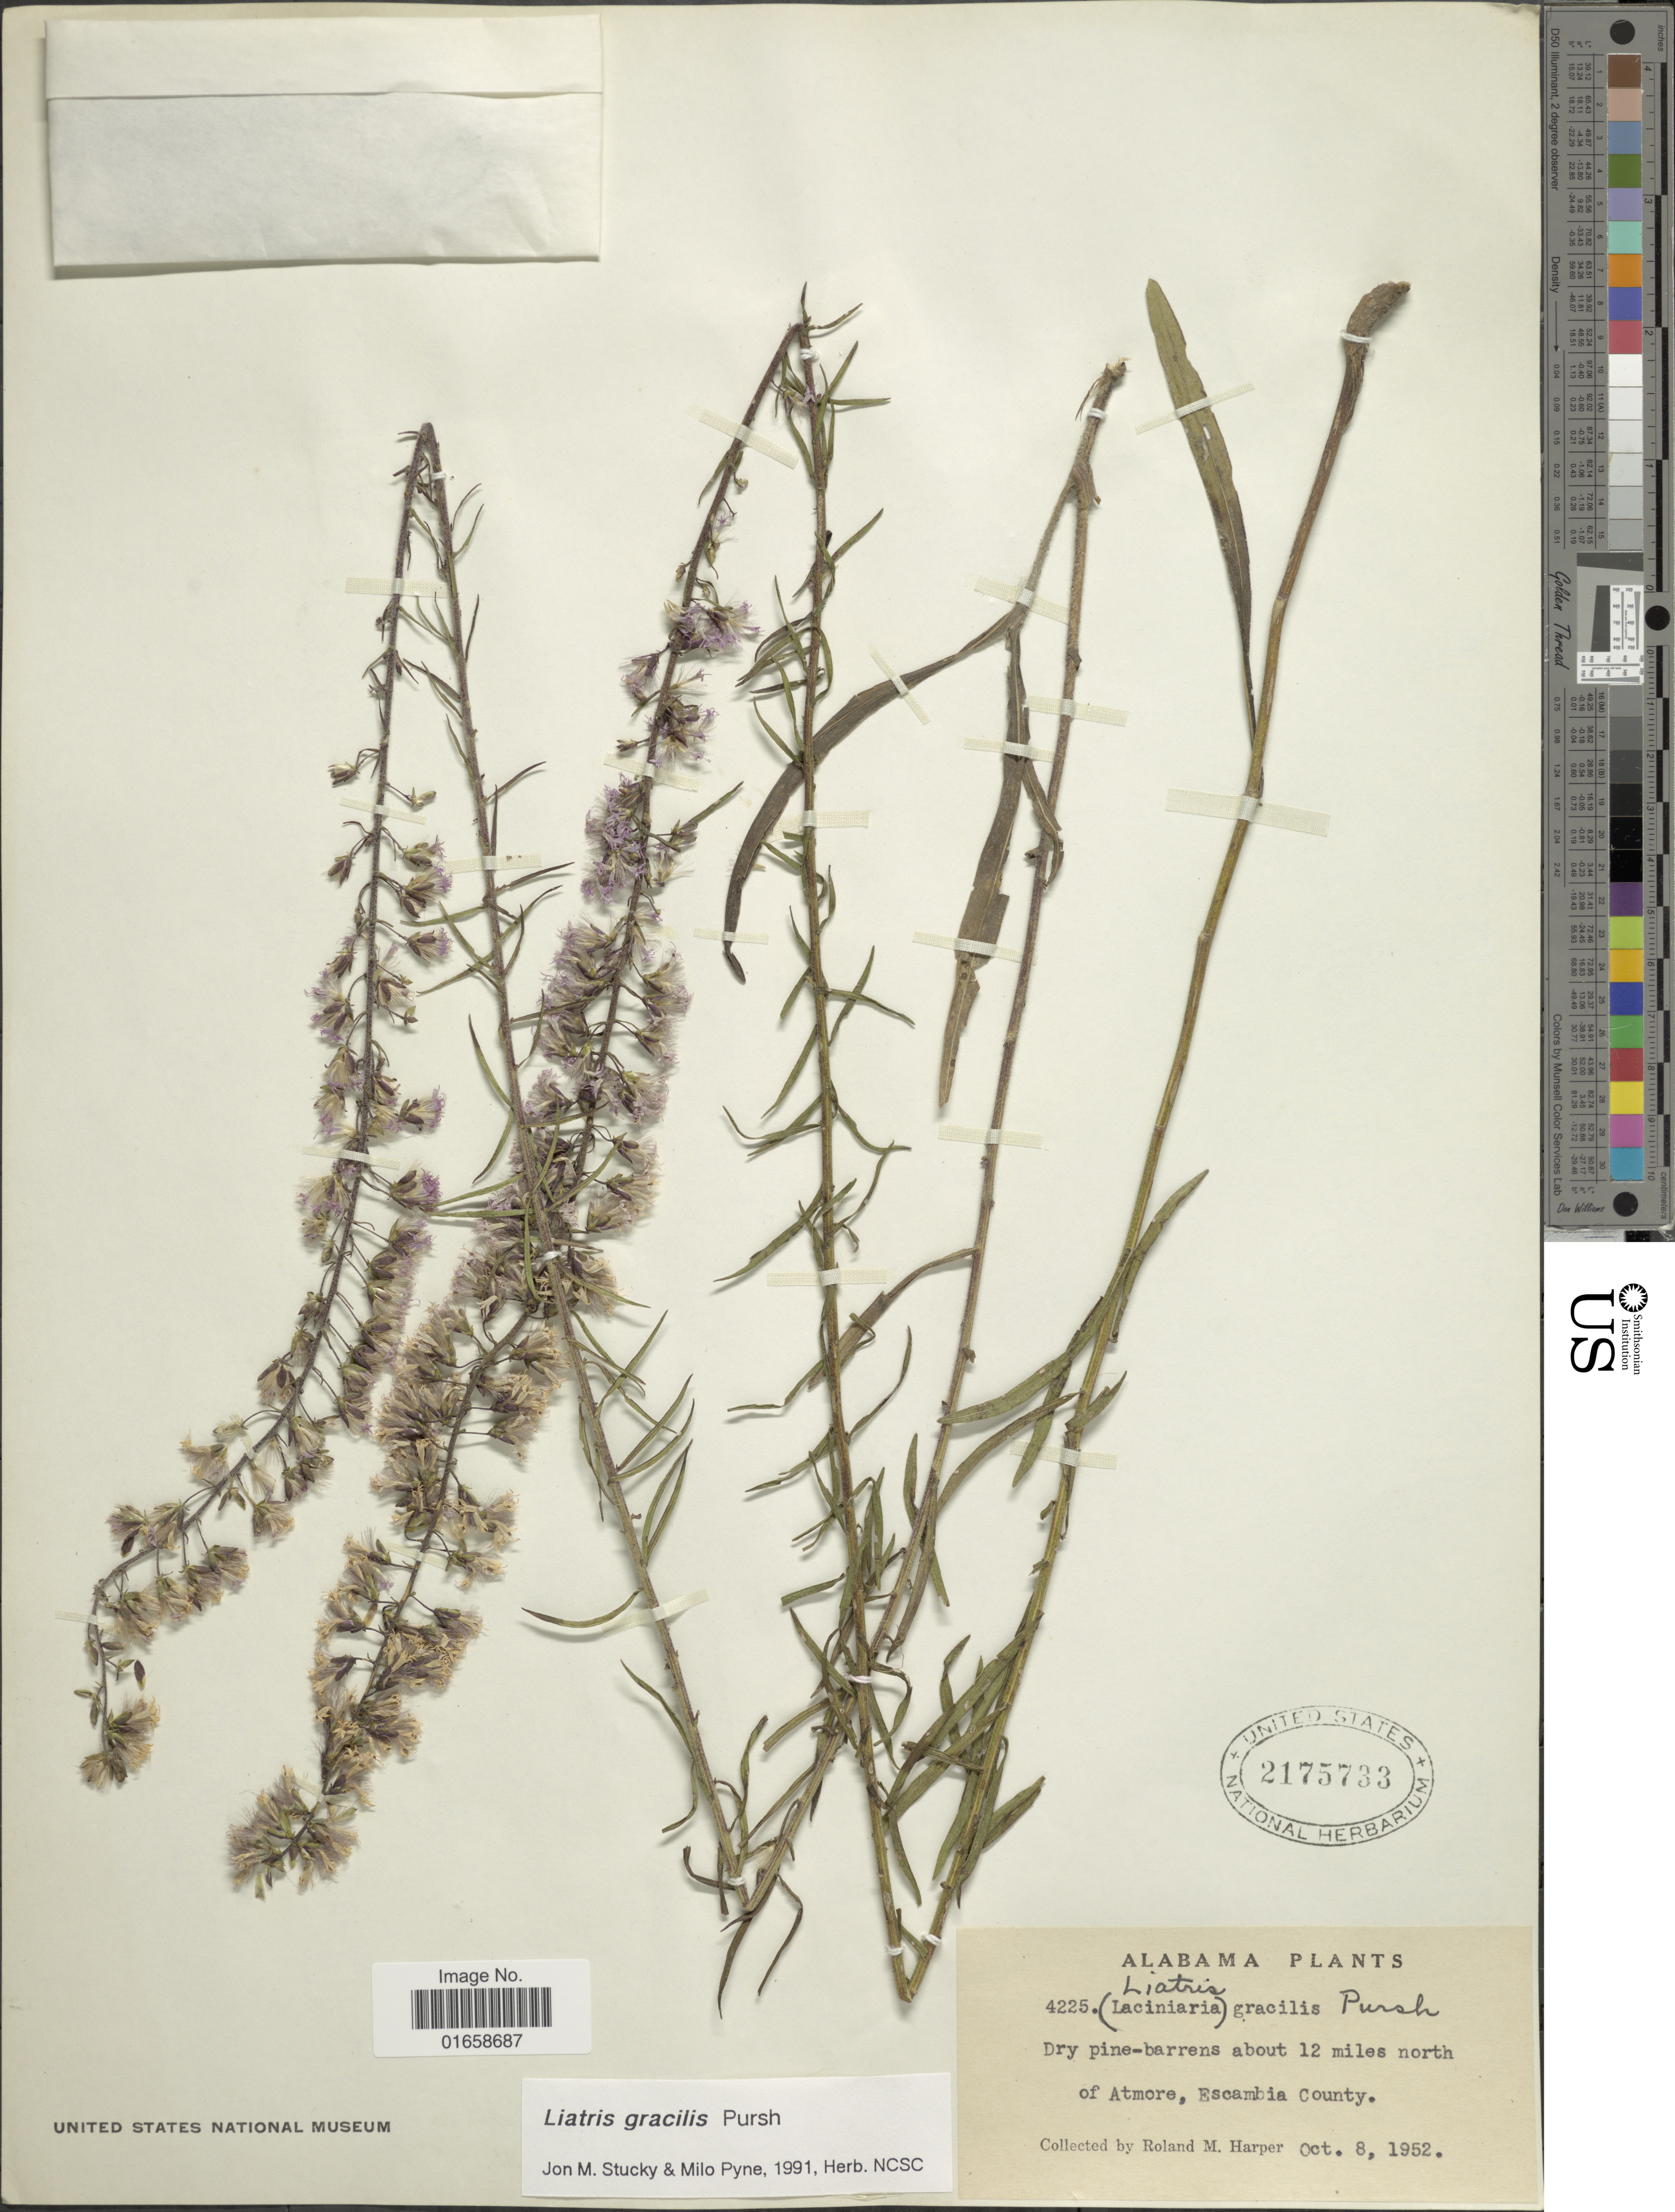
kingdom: Plantae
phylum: Tracheophyta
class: Magnoliopsida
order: Asterales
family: Asteraceae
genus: Liatris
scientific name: Liatris gracilis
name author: Pursh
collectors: R. M. Harper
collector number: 4225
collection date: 1952-10-08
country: United States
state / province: Alabama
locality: Dry pine-barrens about 12 miles north of Atmore, Escambia County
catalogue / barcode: US 2175733